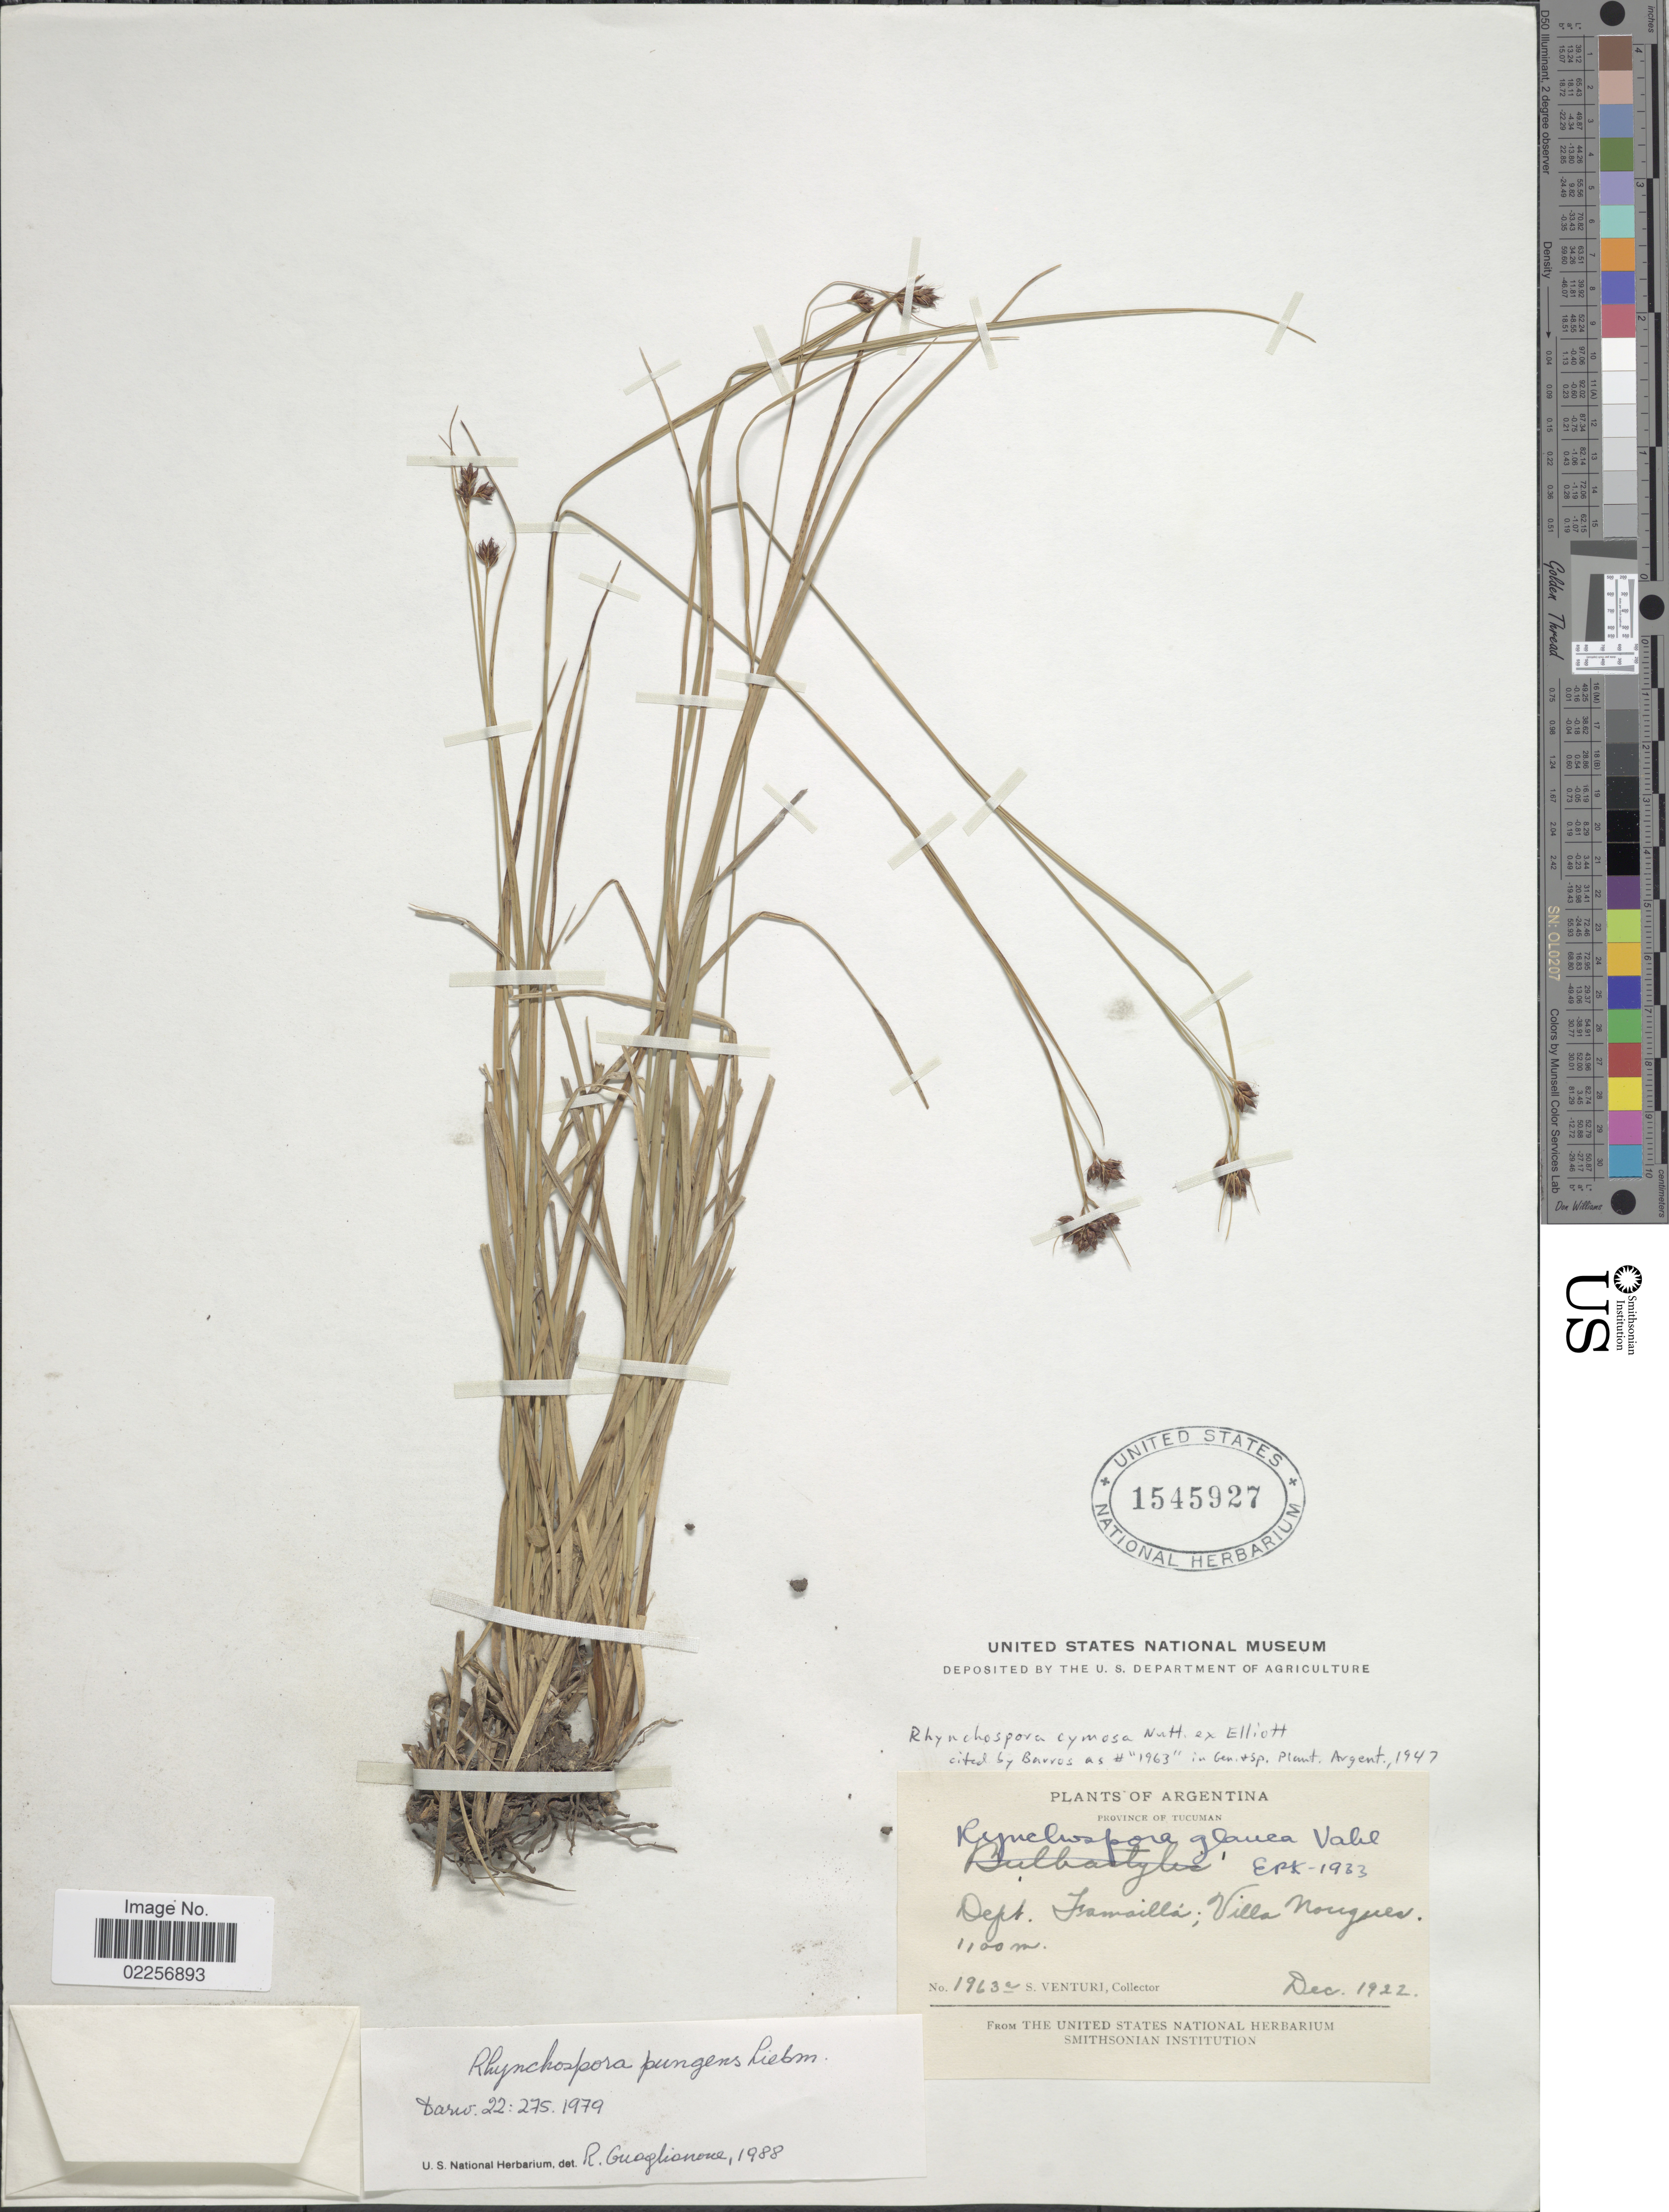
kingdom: Plantae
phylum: Tracheophyta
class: Liliopsida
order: Poales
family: Cyperaceae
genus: Rhynchospora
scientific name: Rhynchospora pungens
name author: Liebm.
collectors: S. Venturi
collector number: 1963a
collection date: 1922-12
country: Argentina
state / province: Tucuman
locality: Dept. Famailla; Villa Nougues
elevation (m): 1100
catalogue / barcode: US 1545927